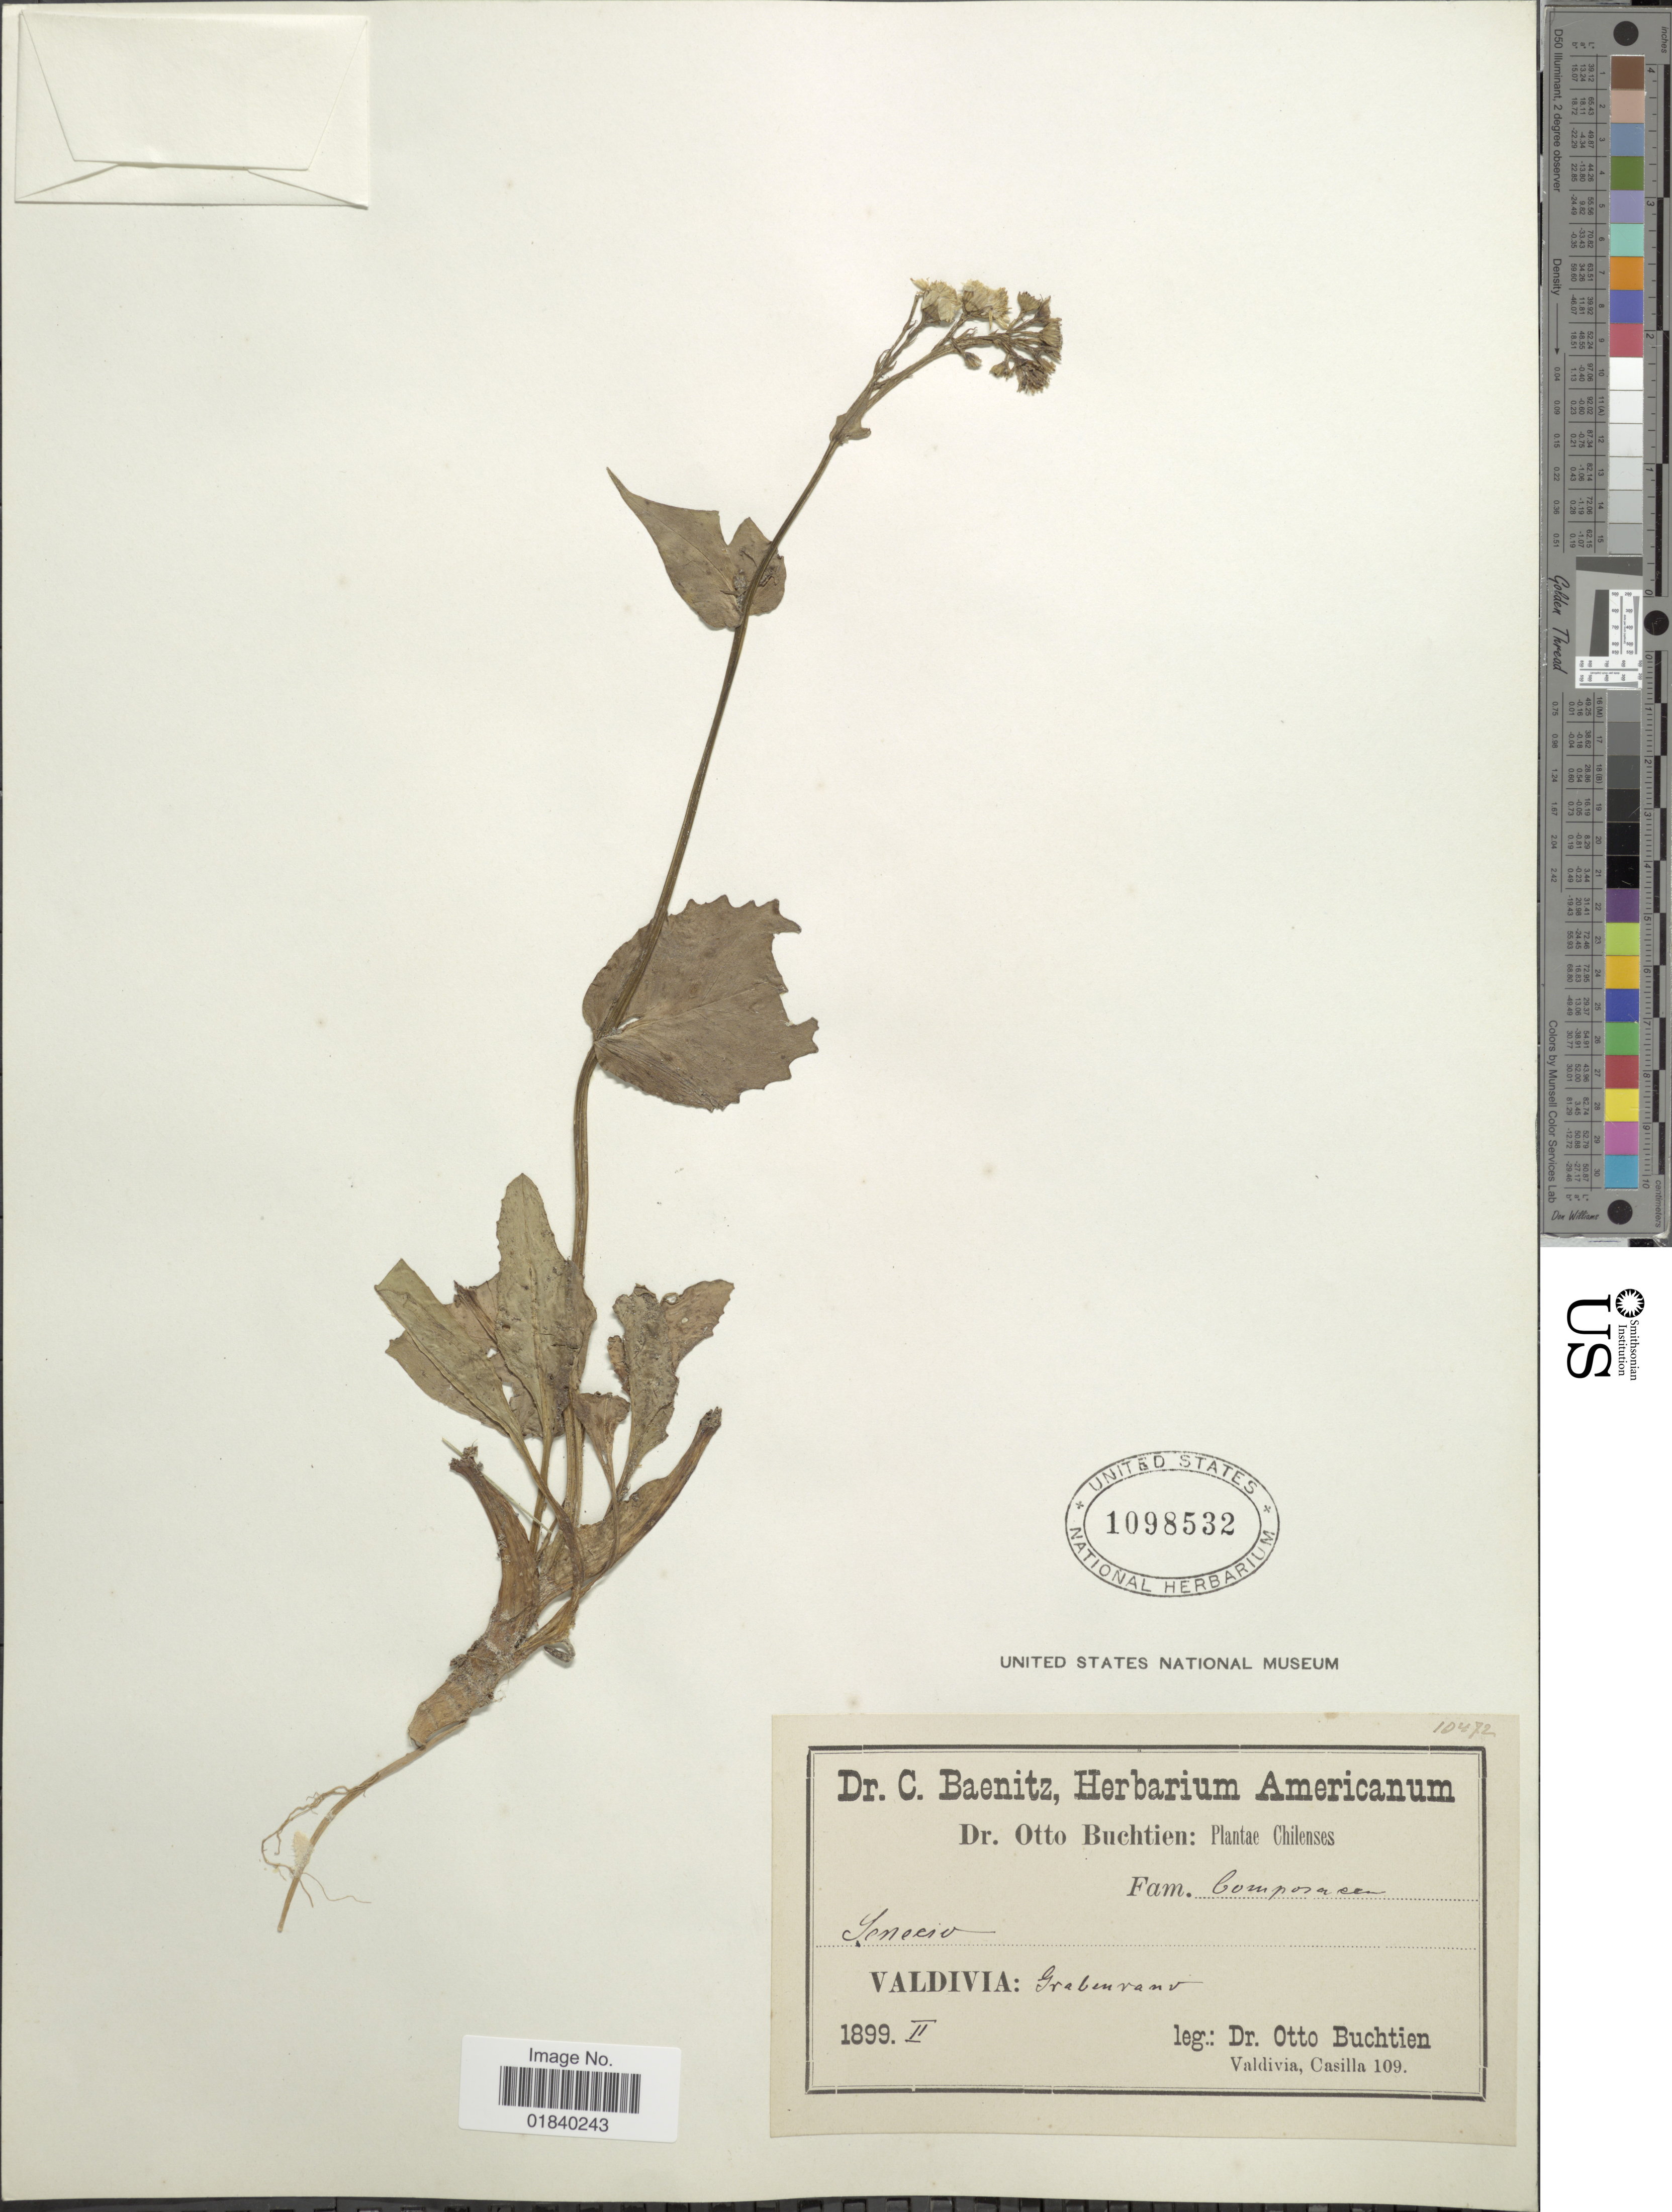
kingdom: Plantae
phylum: Tracheophyta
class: Magnoliopsida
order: Asterales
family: Asteraceae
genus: Senecio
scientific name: Senecio sp.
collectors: O. Buchtien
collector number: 10472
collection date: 1899-02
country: Chile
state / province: Los Ríos (XIV)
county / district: Valdivia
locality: Grabenrand (grave edge)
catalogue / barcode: US 1098532